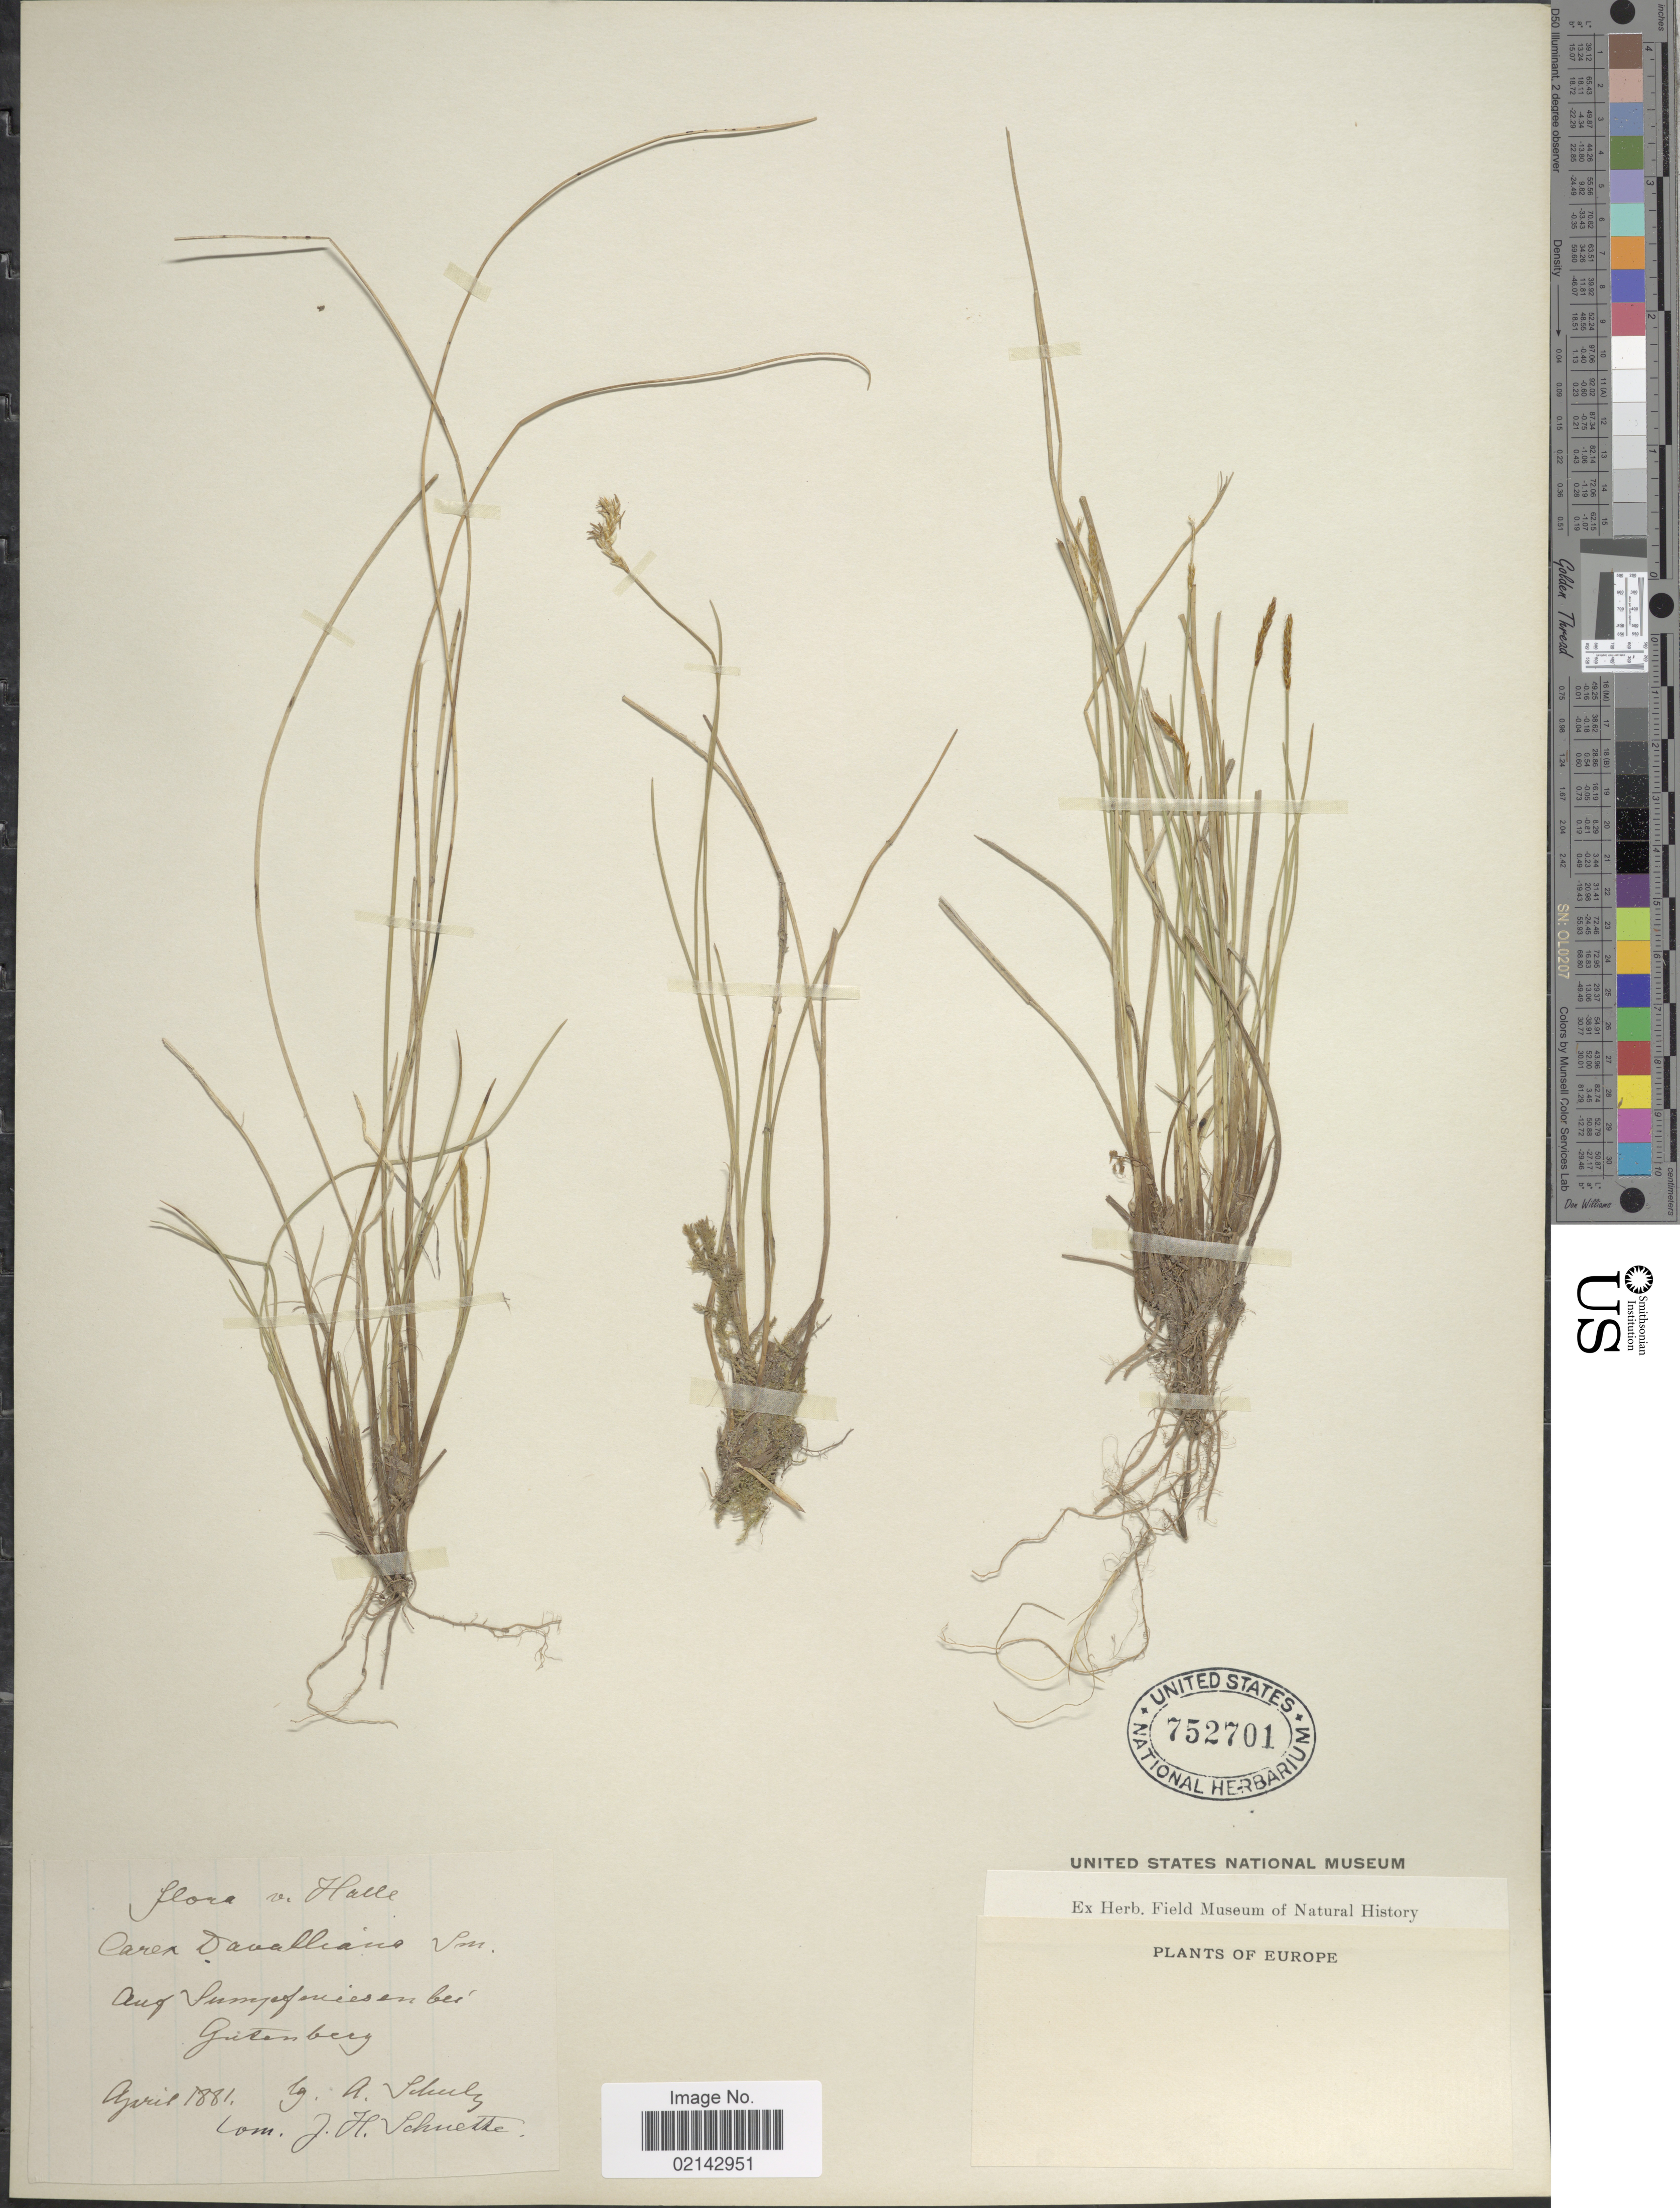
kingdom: Plantae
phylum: Tracheophyta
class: Liliopsida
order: Poales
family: Cyperaceae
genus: Carex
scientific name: Carex davalliana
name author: Sm.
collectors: A. Schulz & J. H. Schuette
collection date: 1881-04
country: Germany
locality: Halle, auf sumpfwiesen bei Gutenberg [Halle, on swampy meadows at Gutenberg]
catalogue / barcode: US 752701